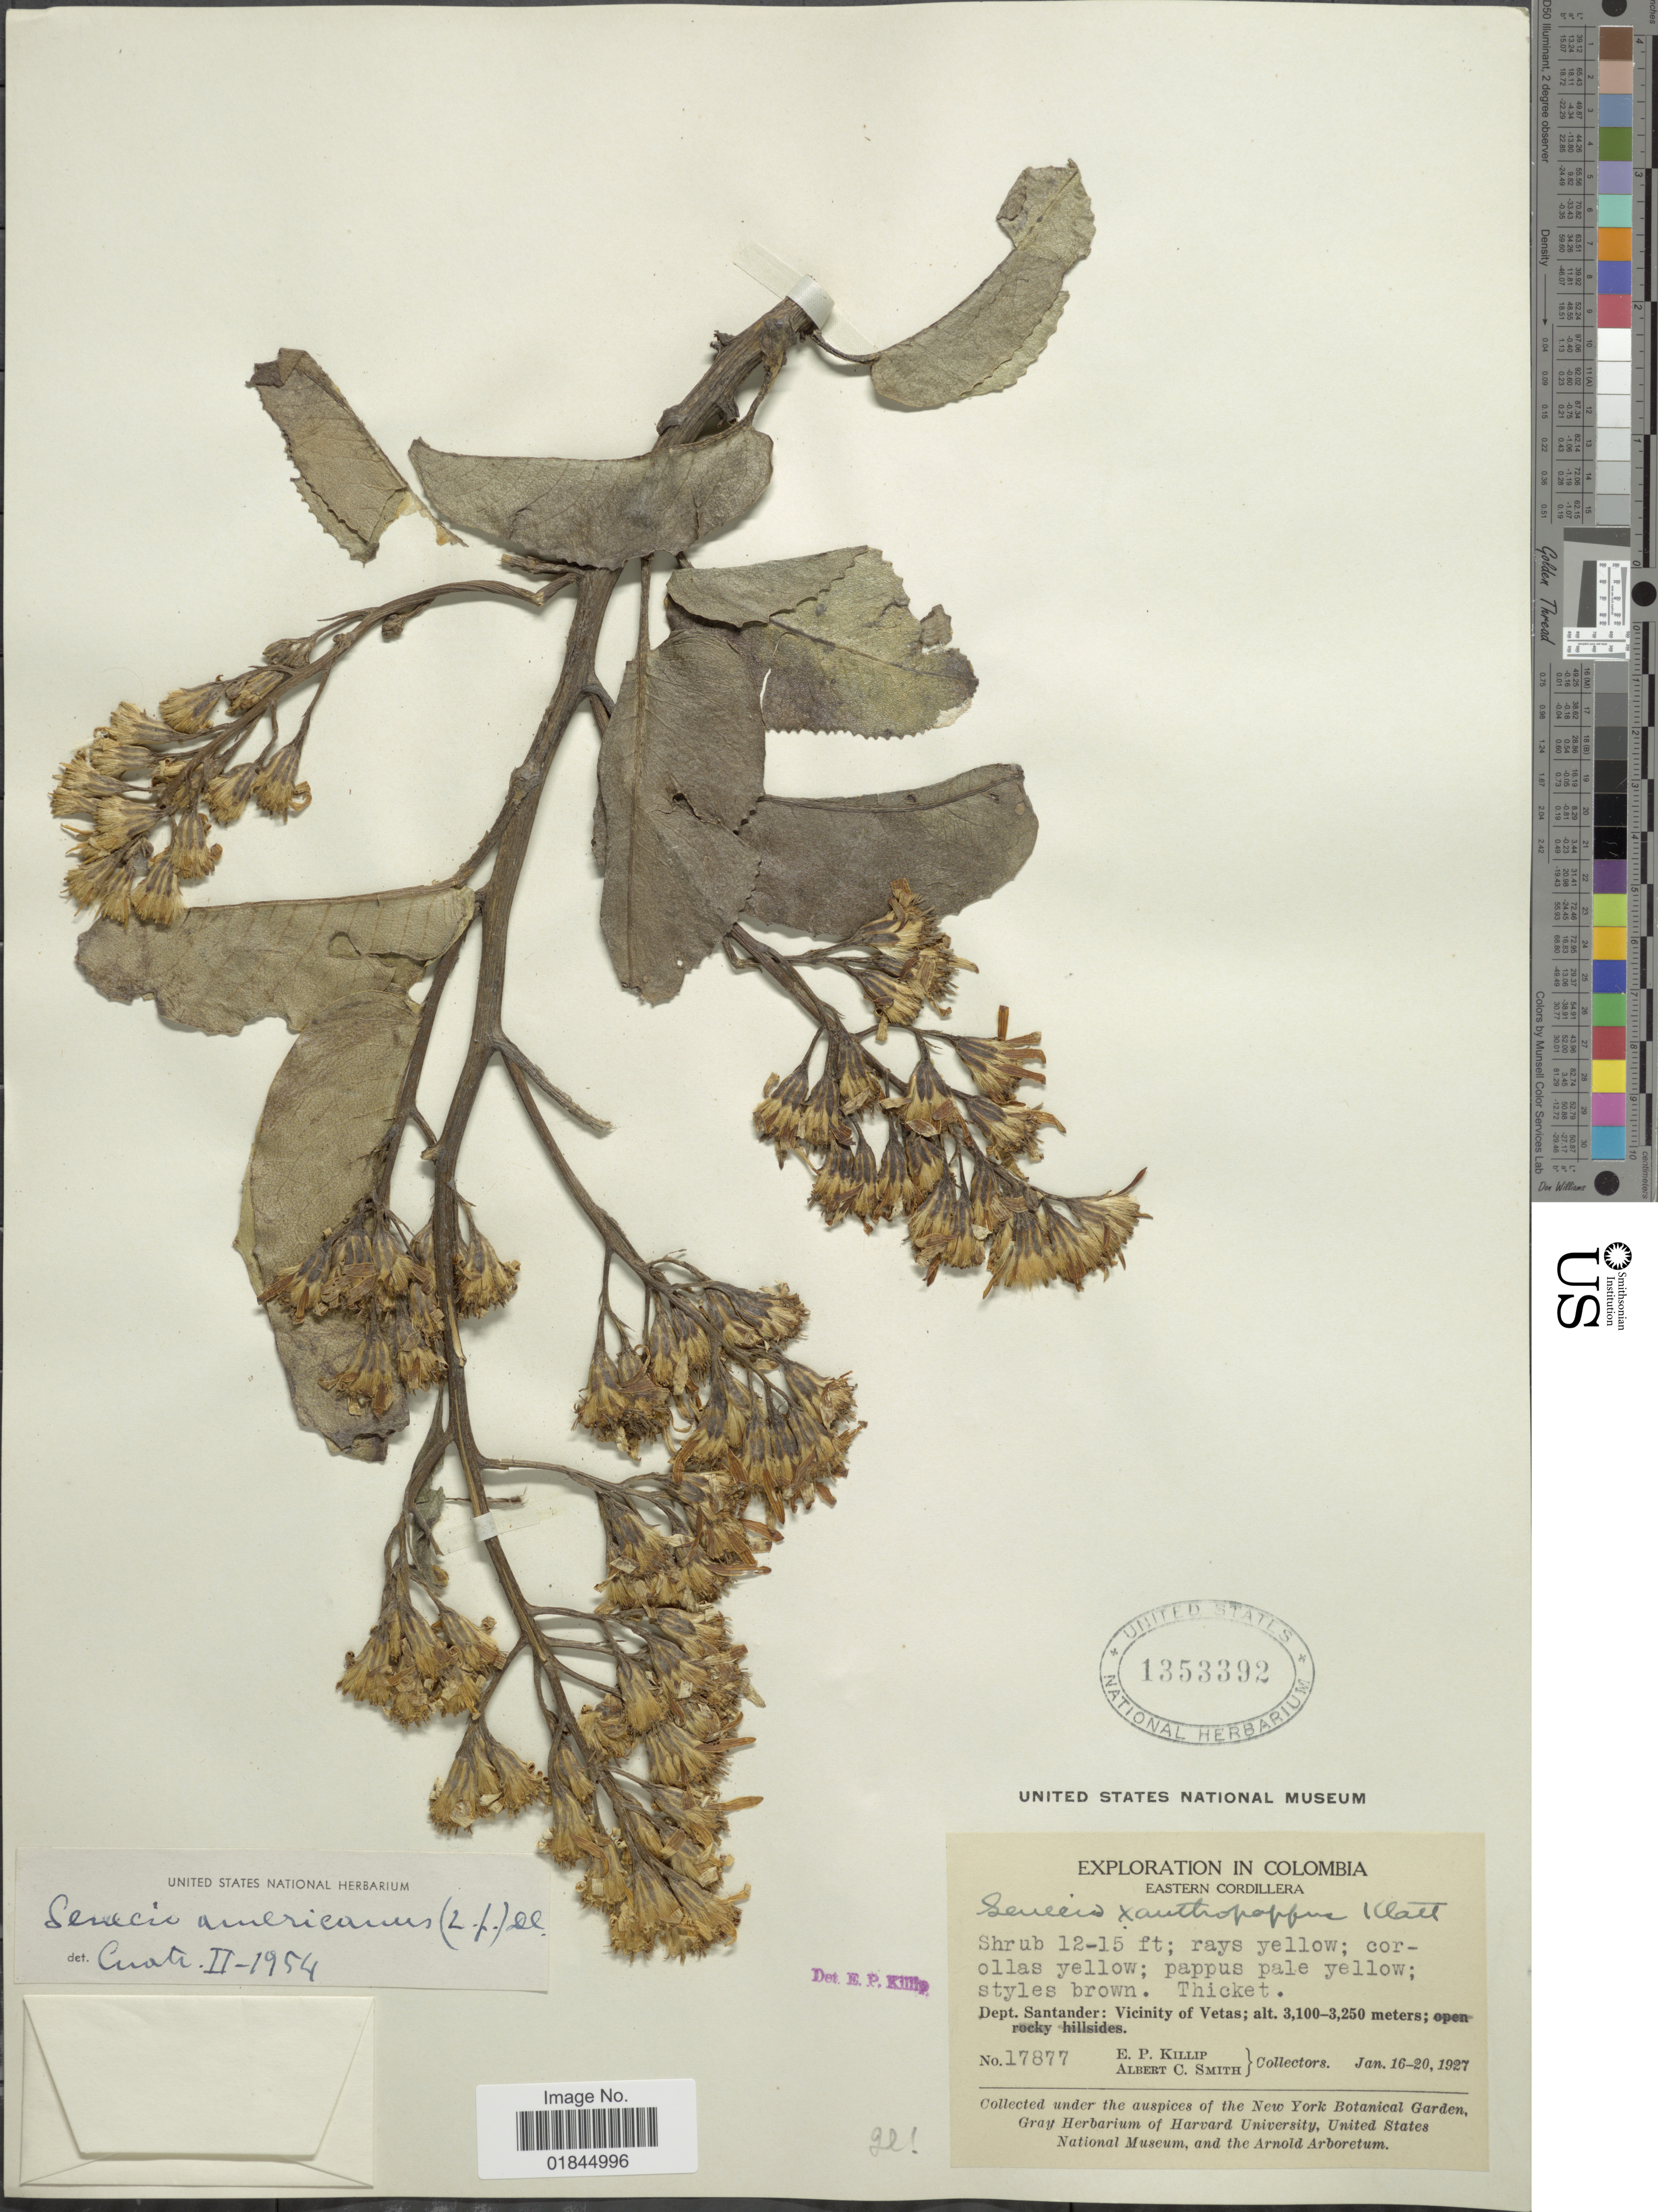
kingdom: Plantae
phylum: Tracheophyta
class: Magnoliopsida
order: Asterales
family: Asteraceae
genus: Pentacalia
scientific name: Pentacalia americana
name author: (L. f.) Cuatrec.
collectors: E. P. Killip & A. C. Smith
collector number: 17877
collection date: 1927-01-16/1927-01-20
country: Colombia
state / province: Santander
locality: Vicinity of Vetas. Eastern Cordillera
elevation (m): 3100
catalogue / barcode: US 1353392